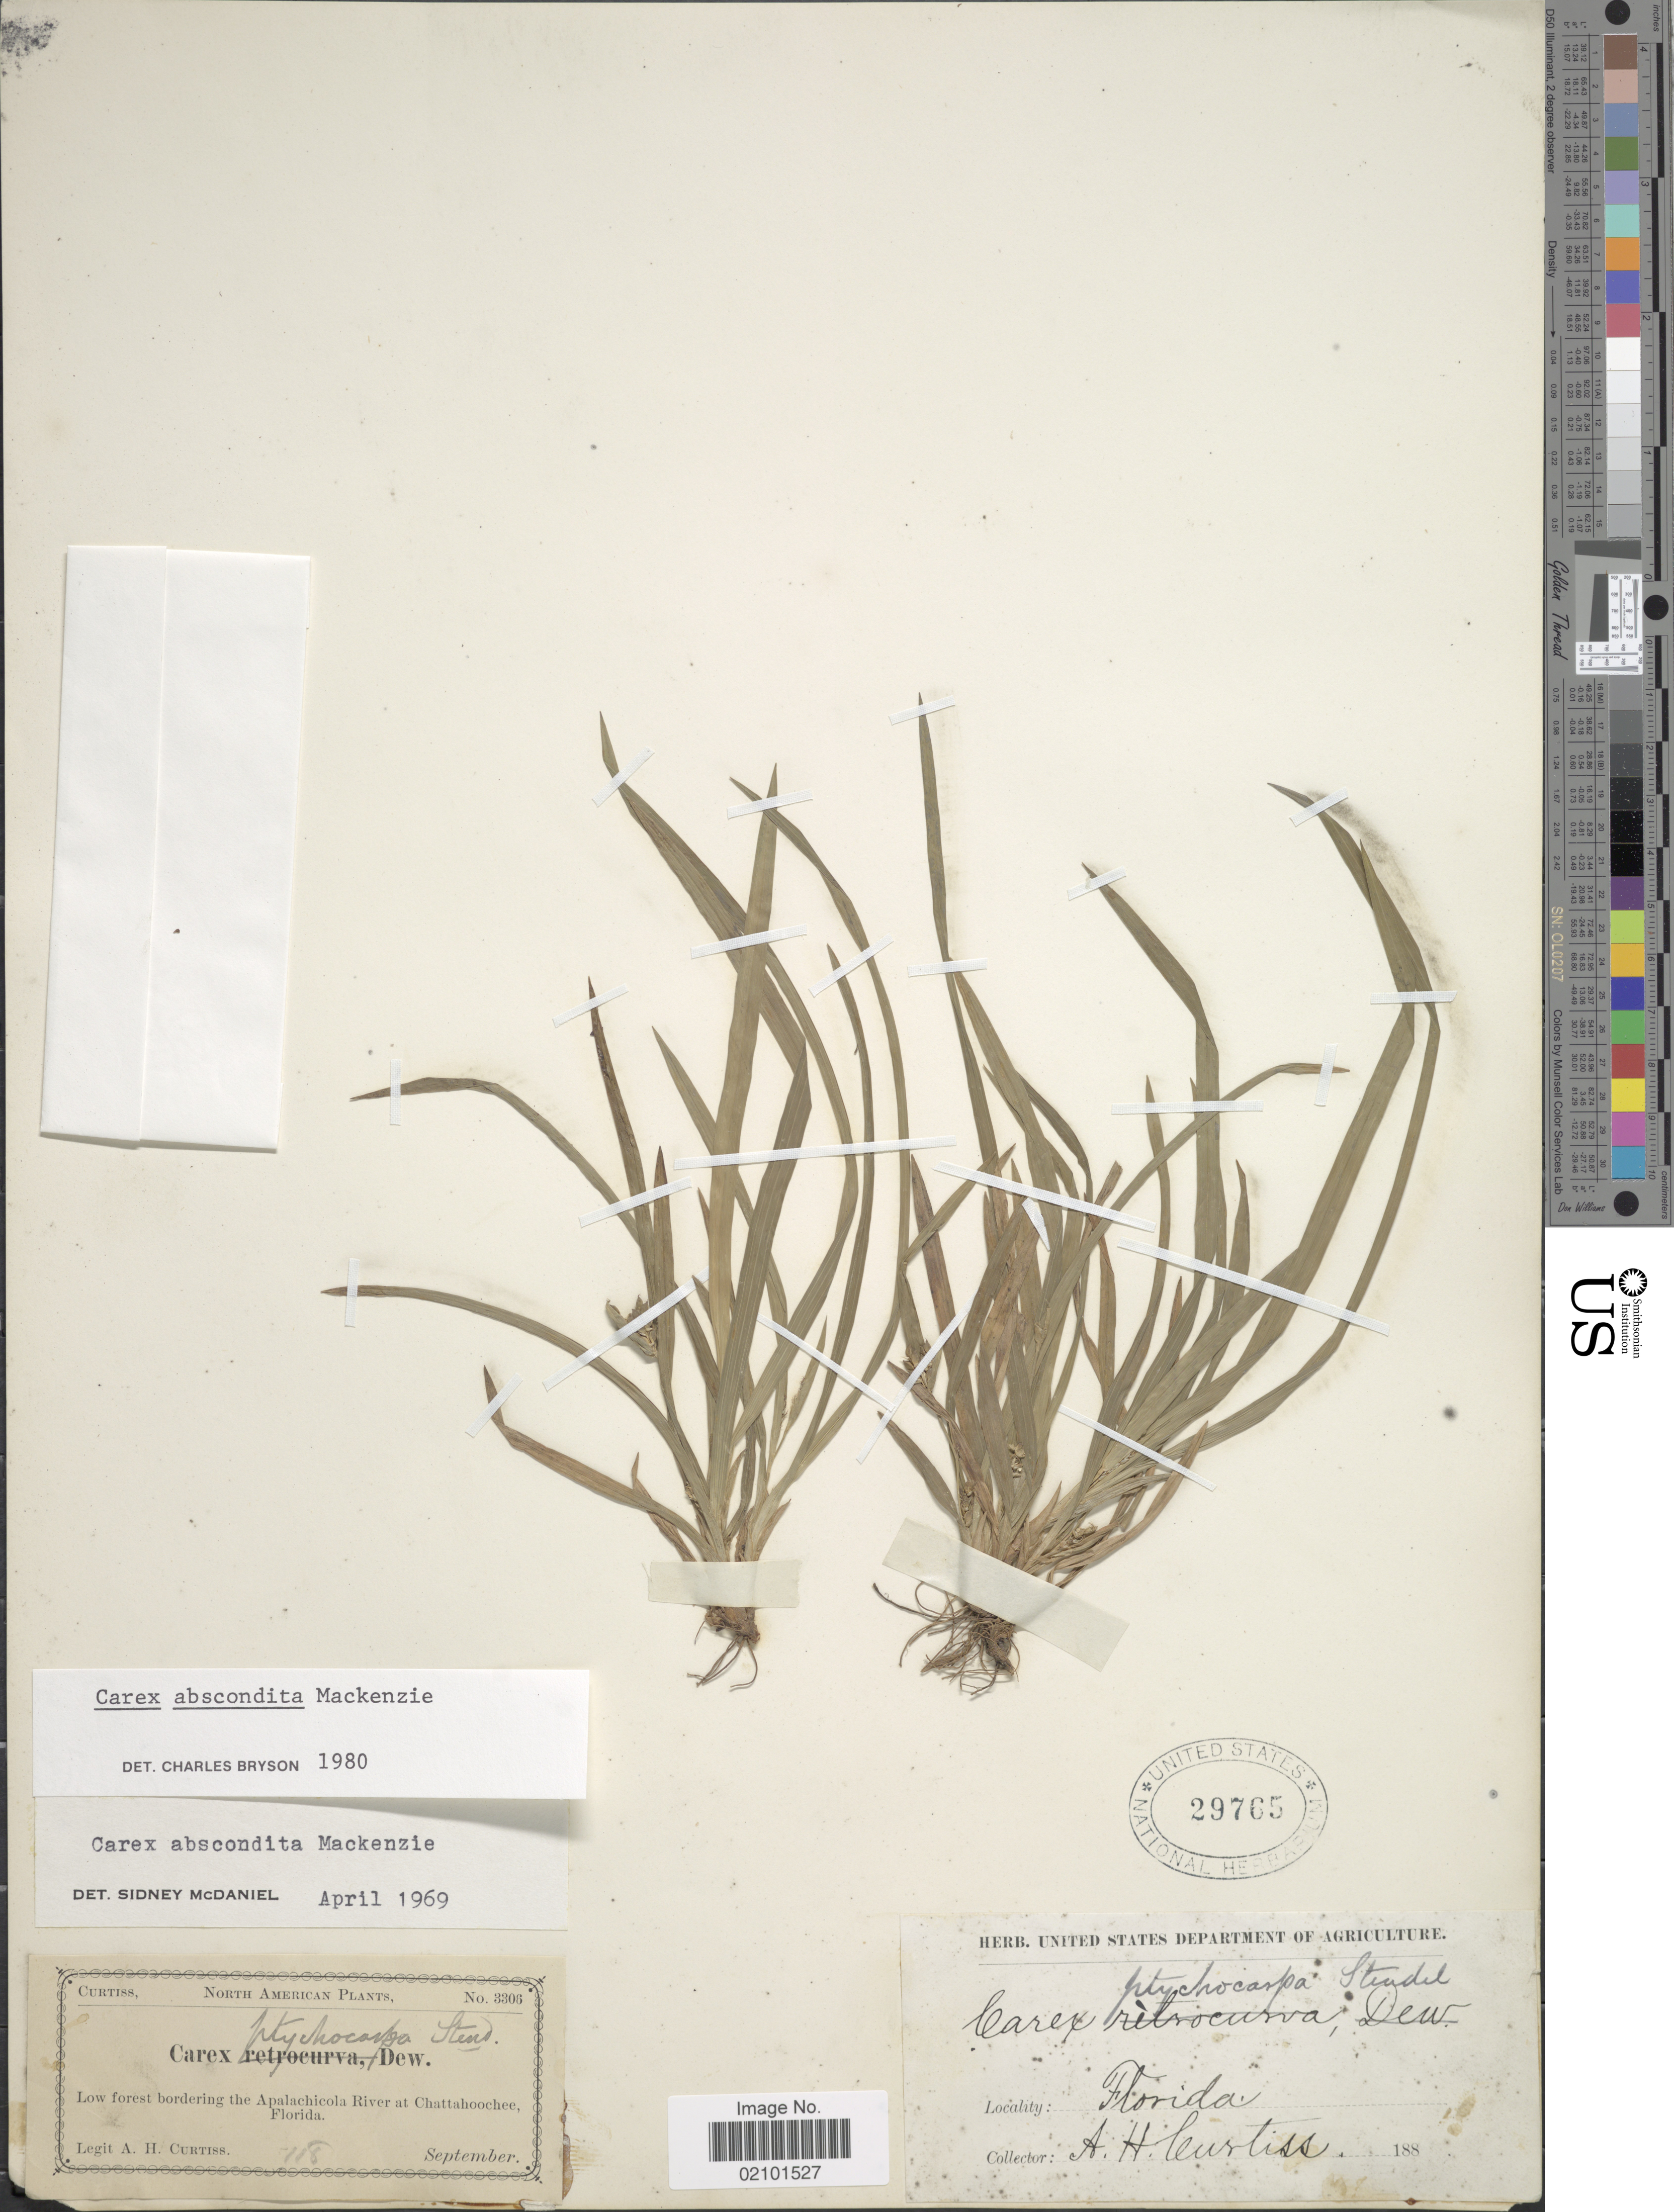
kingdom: Plantae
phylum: Tracheophyta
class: Liliopsida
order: Poales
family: Cyperaceae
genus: Carex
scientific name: Carex abscondita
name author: Mack.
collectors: A. H. Curtiss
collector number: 3306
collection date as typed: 188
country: United States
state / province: Florida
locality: Low forest bordering the Apalachicola River at Chattahoochee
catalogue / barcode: US 29765